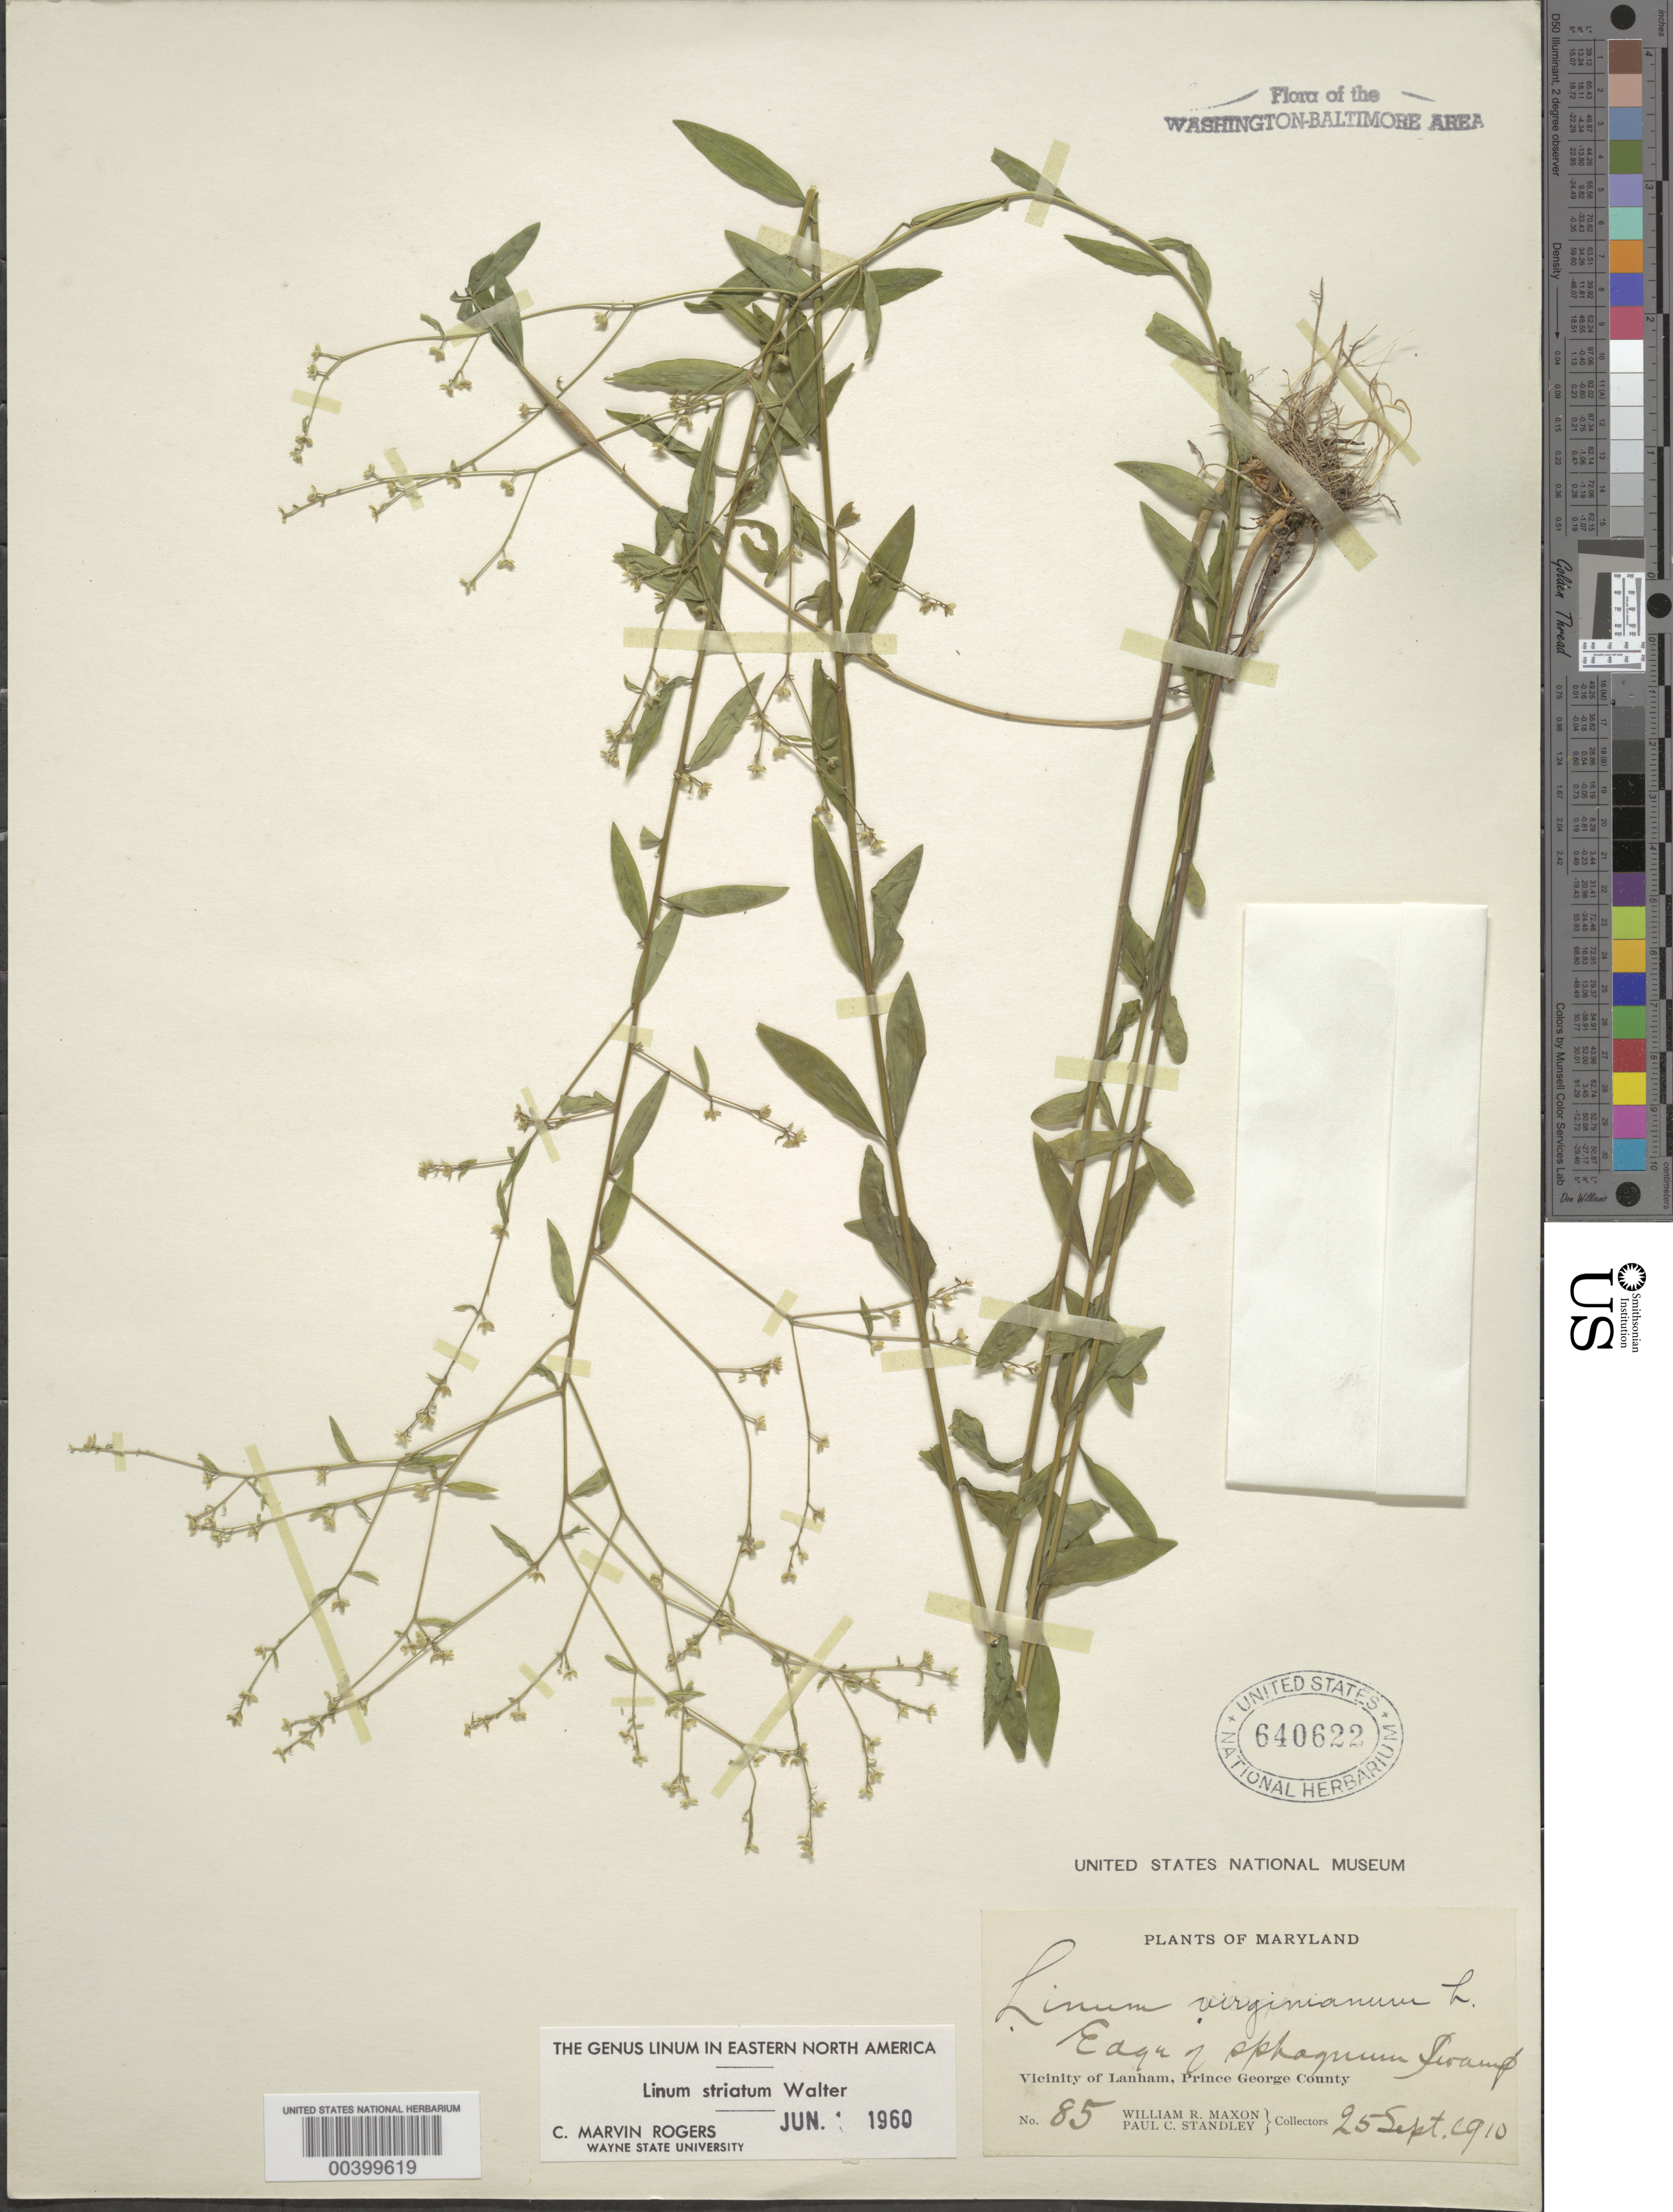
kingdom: Plantae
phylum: Tracheophyta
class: Magnoliopsida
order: Malpighiales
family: Linaceae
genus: Linum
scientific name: Linum striatum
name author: Walter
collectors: W. R. Maxon & P. C. Standley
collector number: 85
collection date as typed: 25 Sep 1910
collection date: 1910-09-25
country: United States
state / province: Maryland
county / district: Prince George's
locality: Lanham vicinity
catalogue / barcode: US 640622